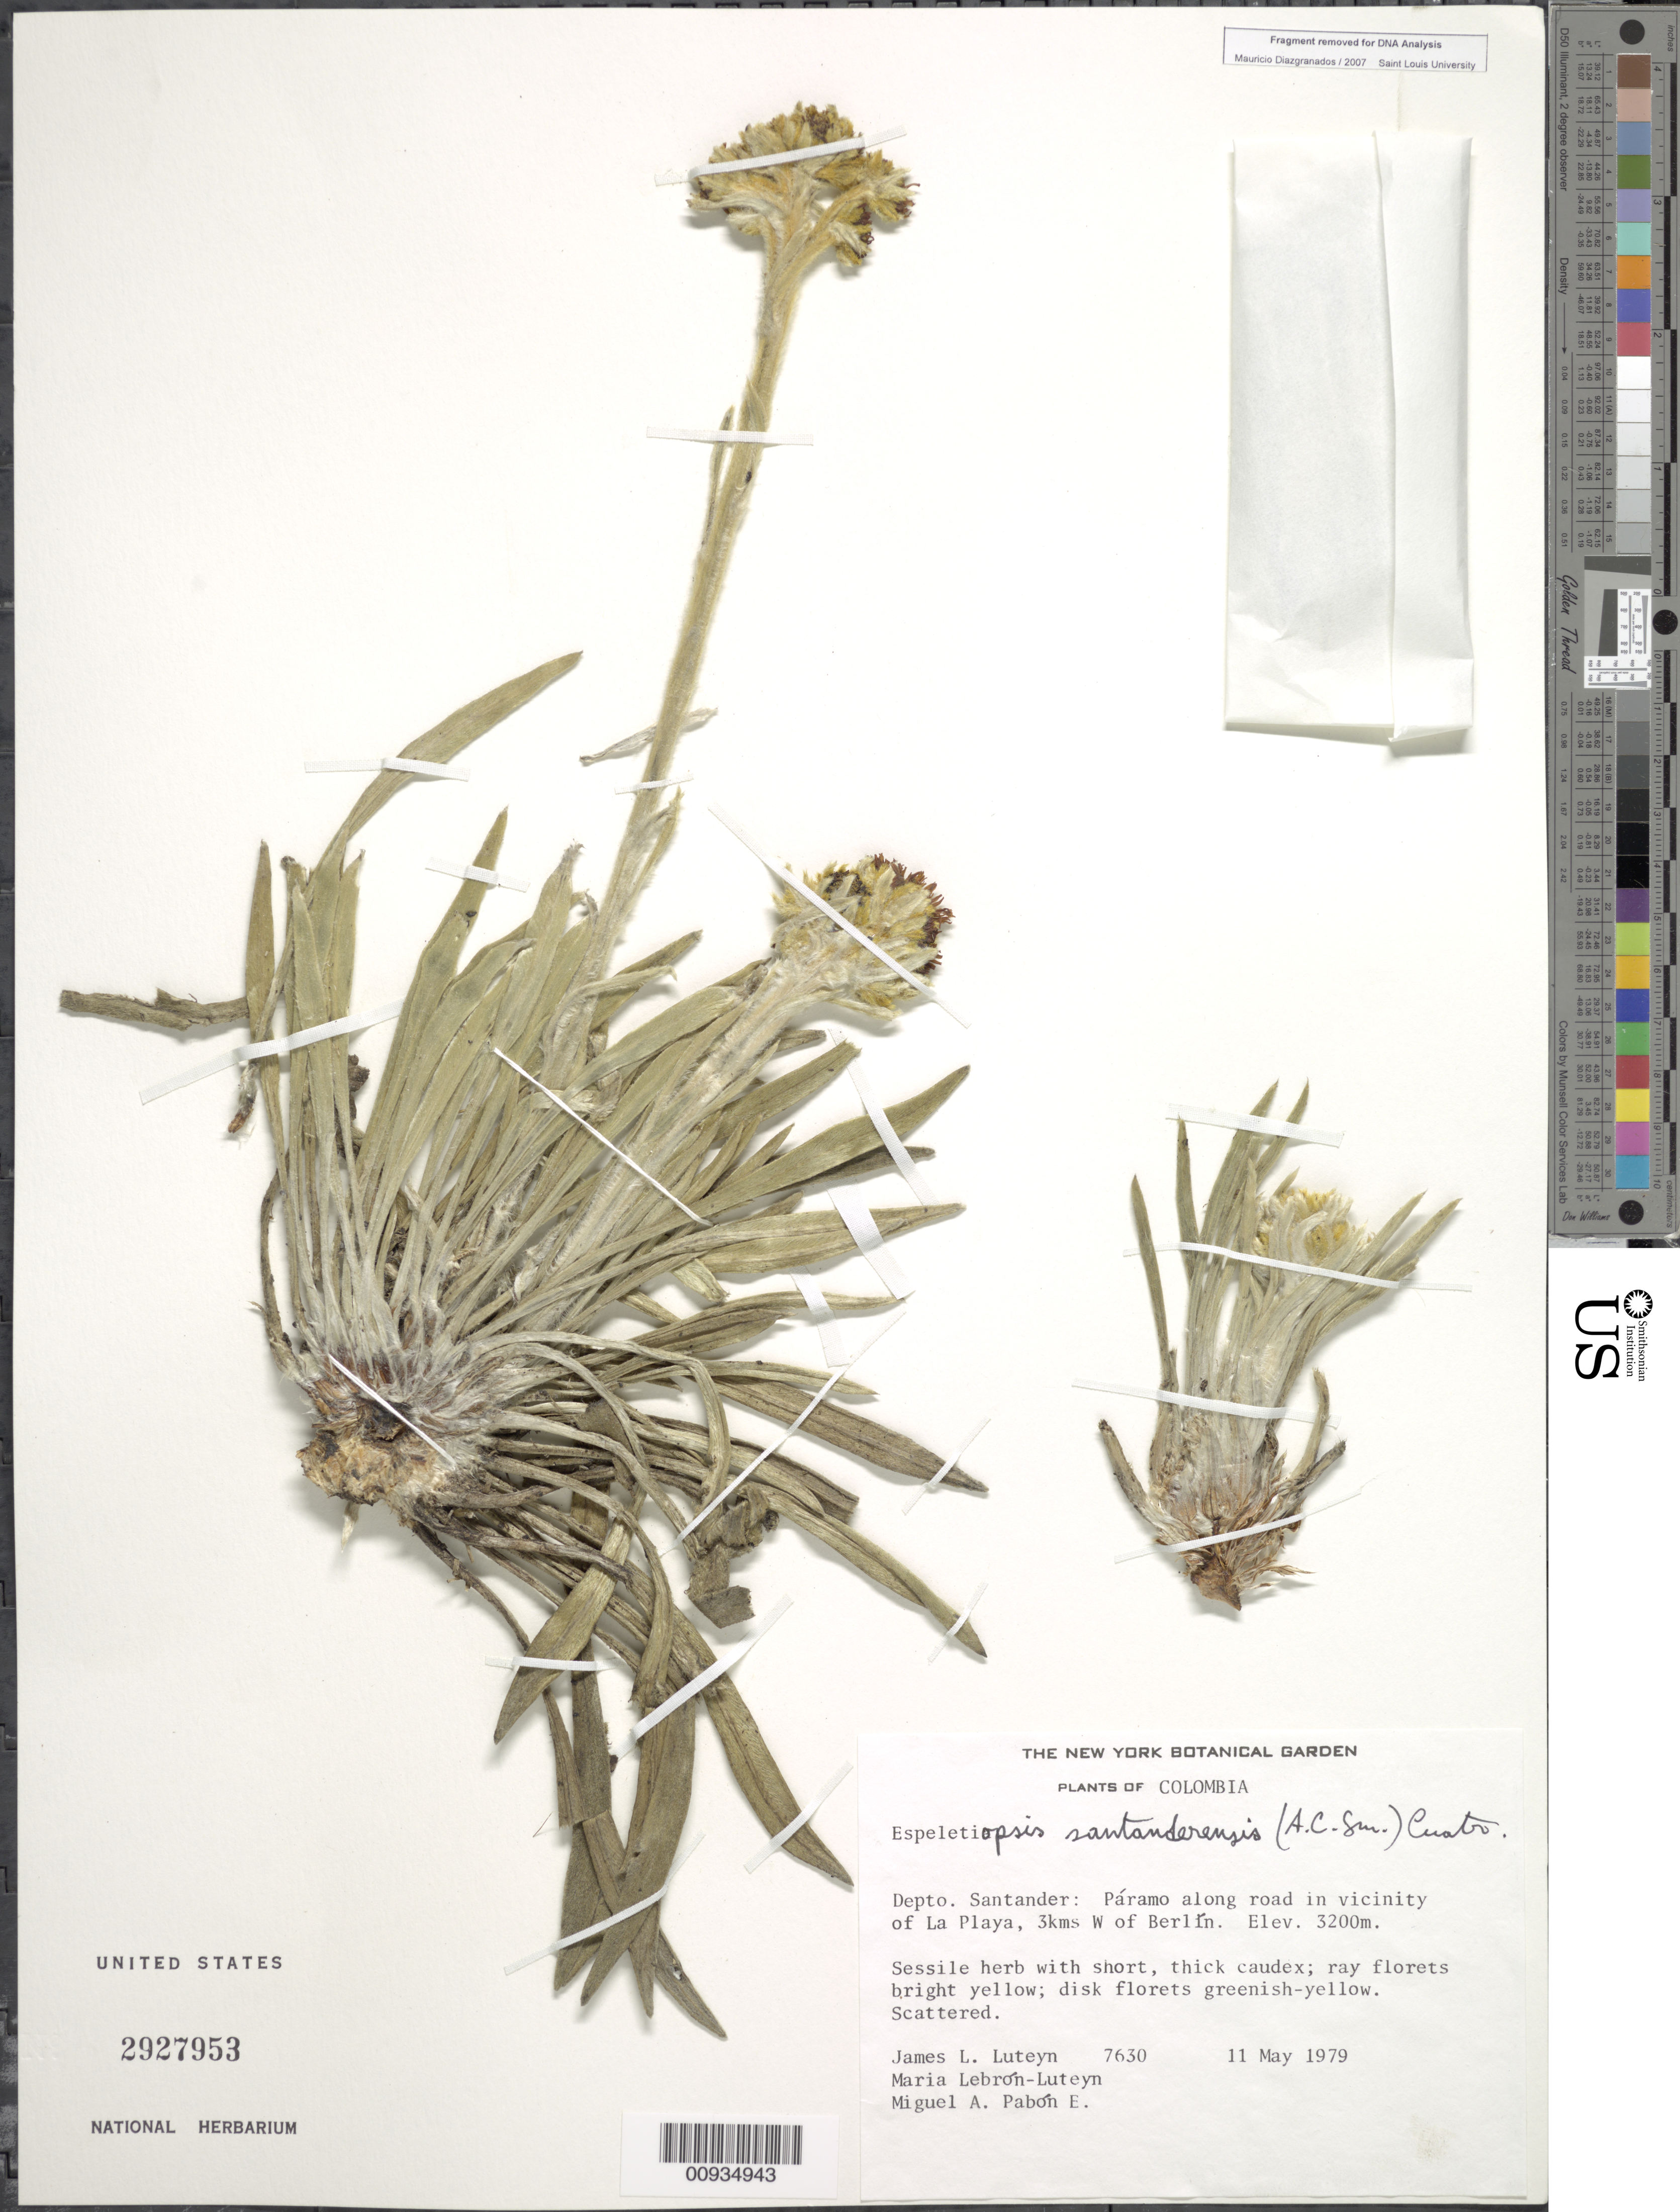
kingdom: Plantae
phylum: Tracheophyta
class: Magnoliopsida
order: Asterales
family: Asteraceae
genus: Espeletiopsis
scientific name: Espeletiopsis santanderensis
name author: (A.C. Sm.) Cuatrec.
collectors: J. L. Luteyn, M. L. Lebrón-Luteyn & M. A. Pabon E.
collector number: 7630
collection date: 1979-05-11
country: Colombia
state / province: Santander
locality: Paramo along road in vicinity of La Playa, 3 kms W of Berlin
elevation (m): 3200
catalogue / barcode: US 2927953